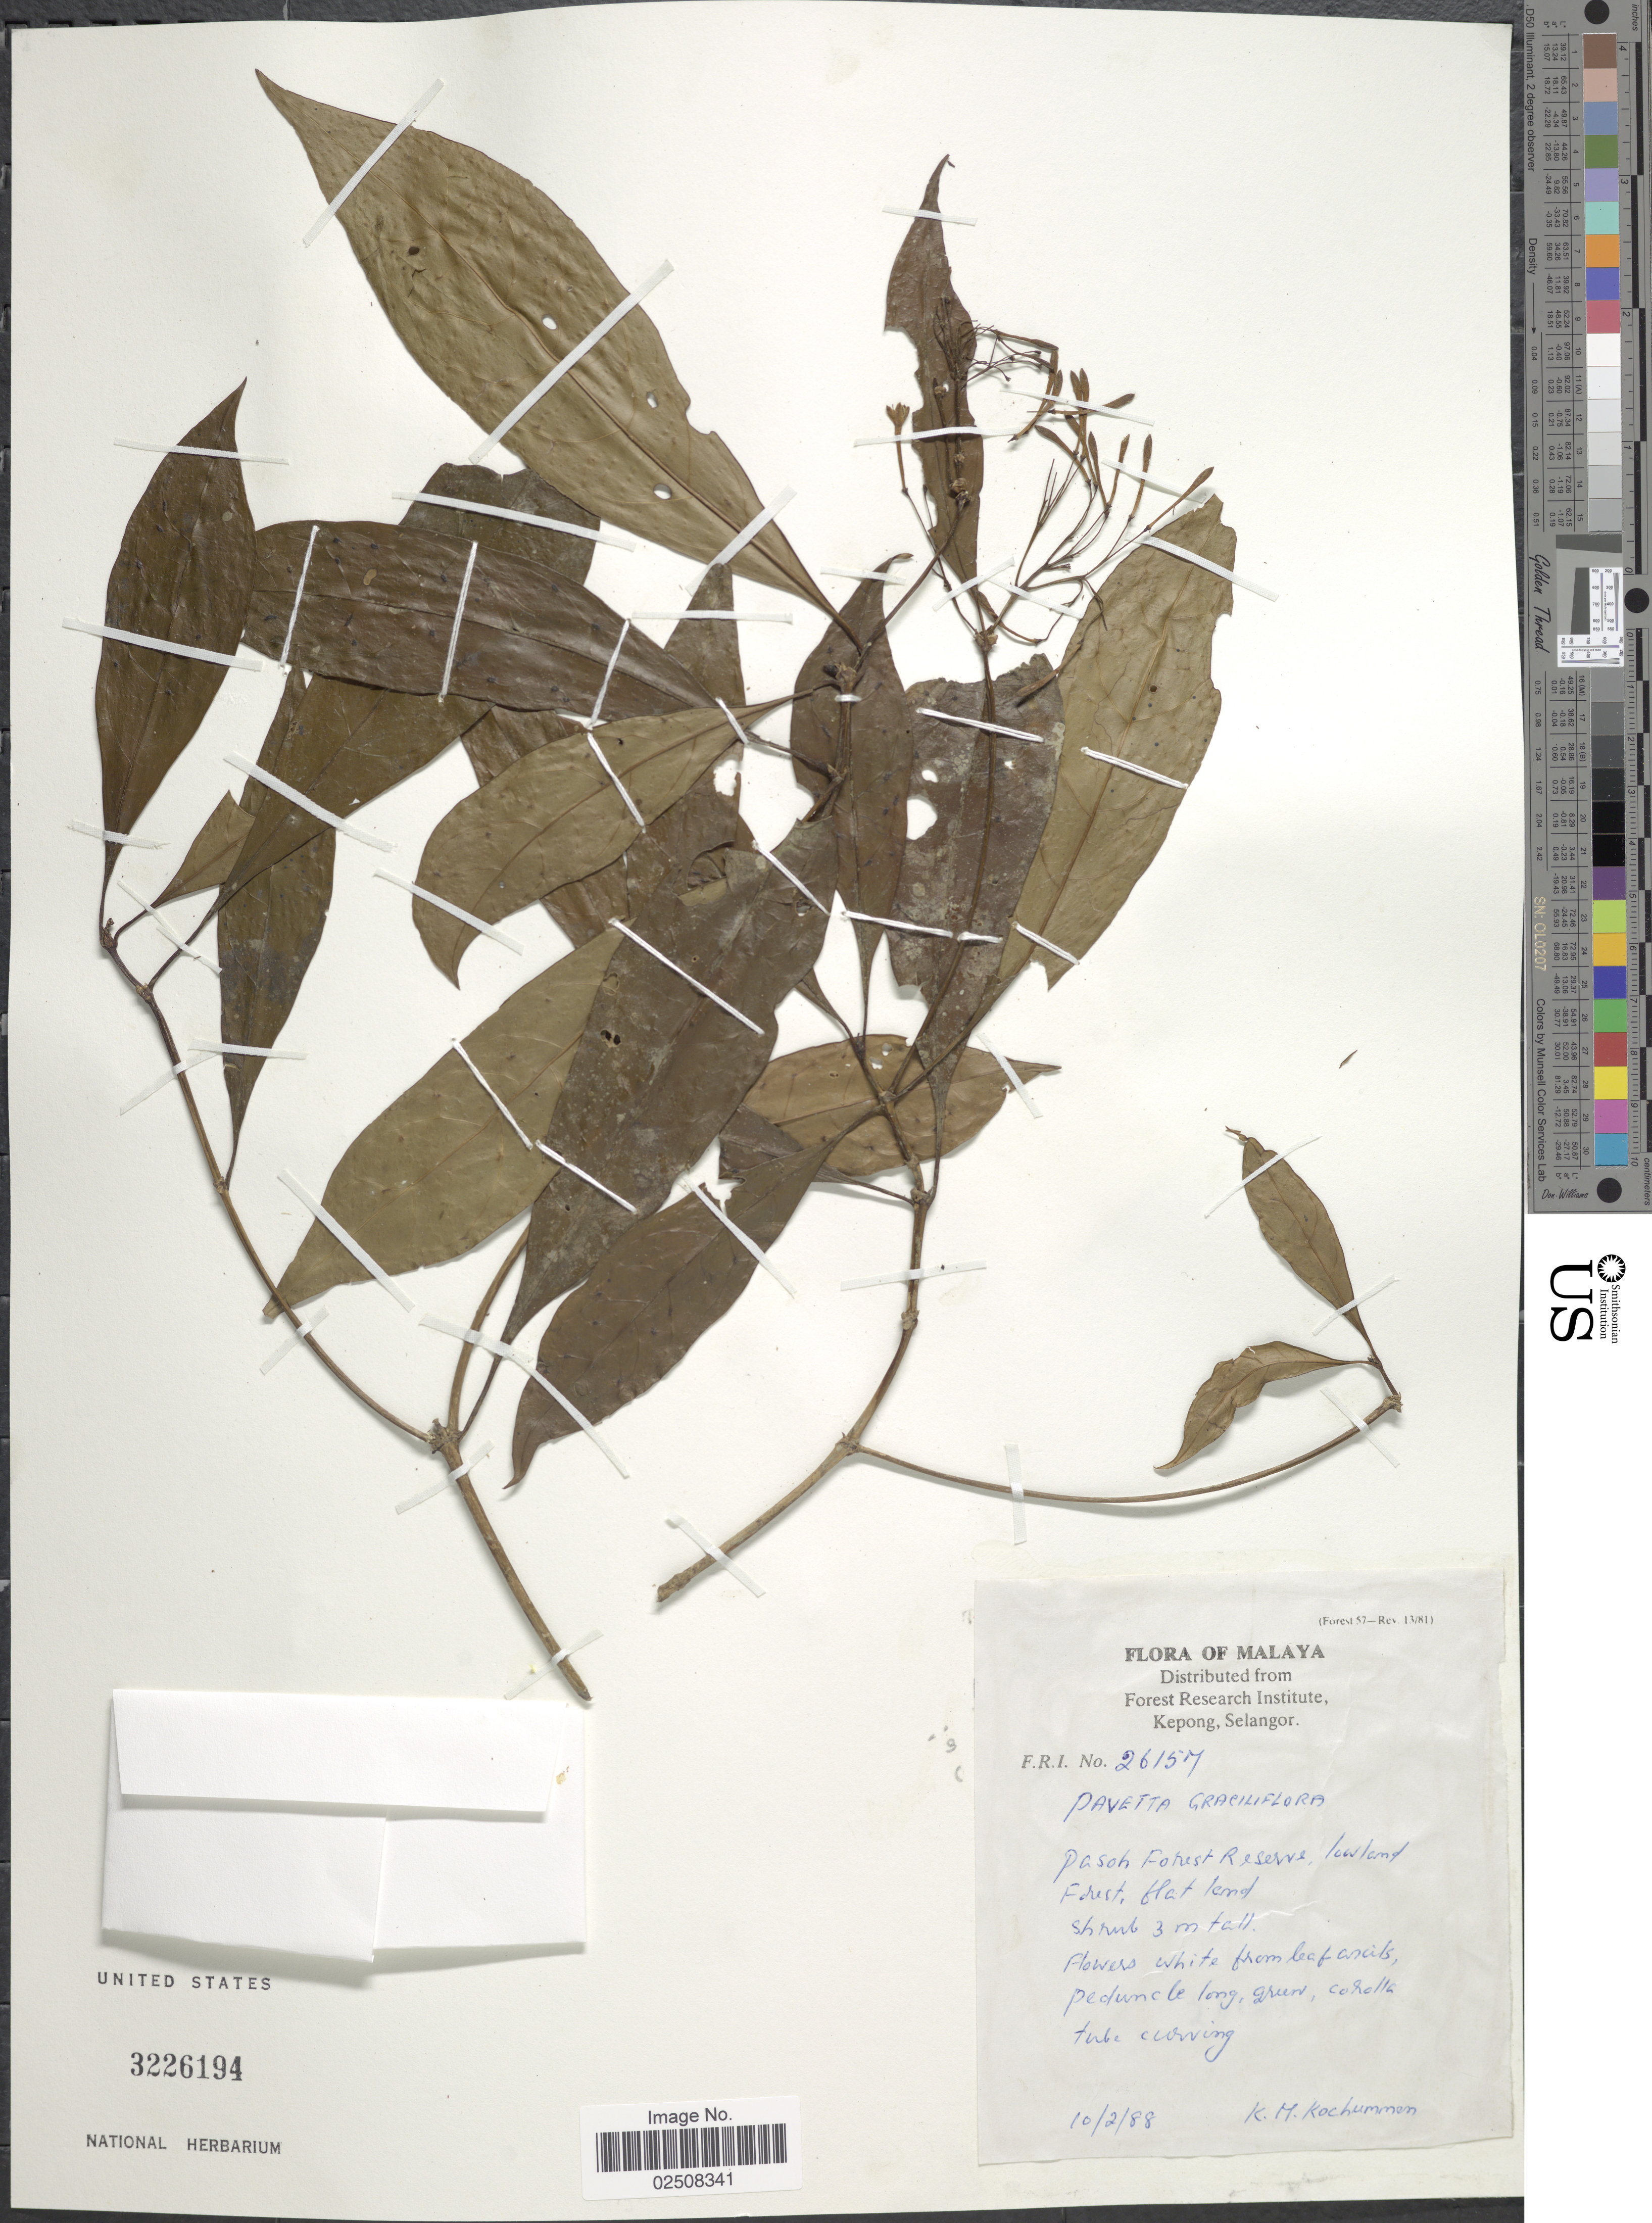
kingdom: Plantae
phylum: Tracheophyta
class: Magnoliopsida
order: Gentianales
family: Rubiaceae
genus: Pavetta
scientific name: Pavetta grandiflora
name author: K. Schum. & K. Krause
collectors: K. Kochummen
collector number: F.R.I. 26157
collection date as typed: Transcribed d/m/y: 10/2/88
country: Malaysia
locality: Malaya, Pasoh Forest Reserve, lowland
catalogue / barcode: US 3226194